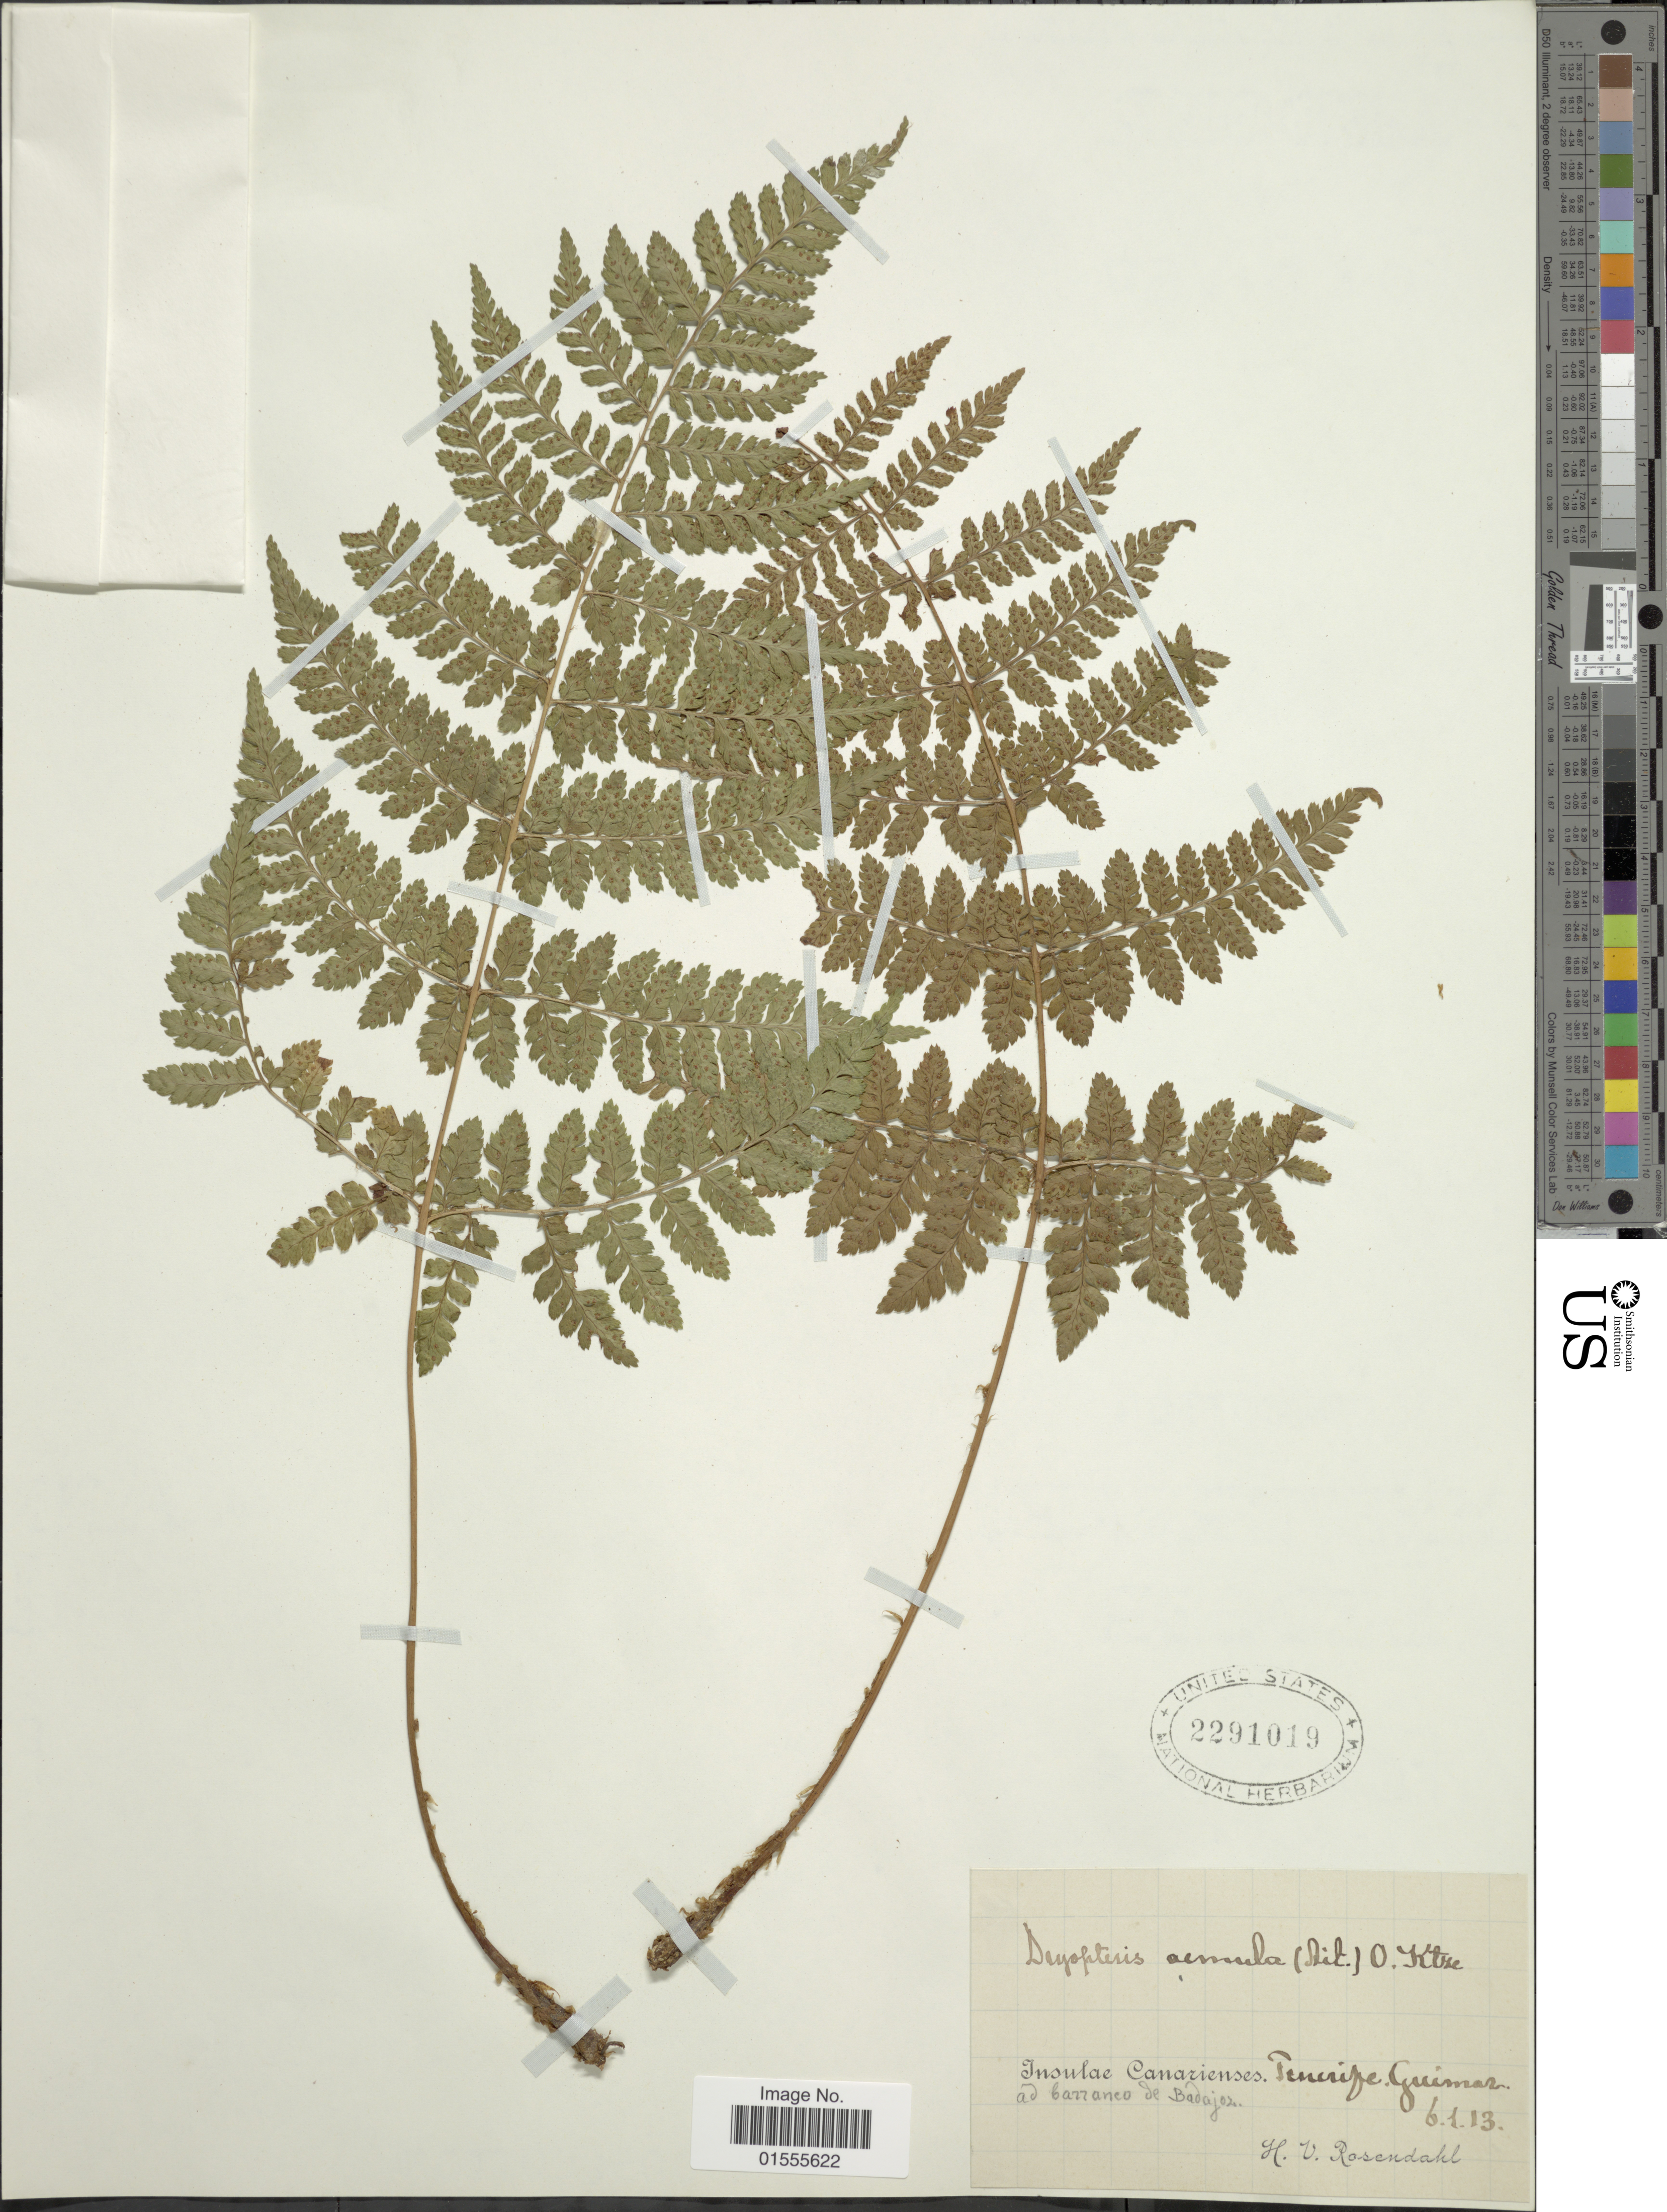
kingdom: Plantae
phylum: Tracheophyta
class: Polypodiopsida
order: Polypodiales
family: Dryopteridaceae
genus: Dryopteris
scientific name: Dryopteris aemula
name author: Kuntze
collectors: H. V. Rosendahl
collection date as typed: Transcribed d/m/y: 6/1/13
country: Spain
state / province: Canarias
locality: Insulae Canarienses. Tenerife Guimar ad barranca de Bajadoz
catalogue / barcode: US 2291019